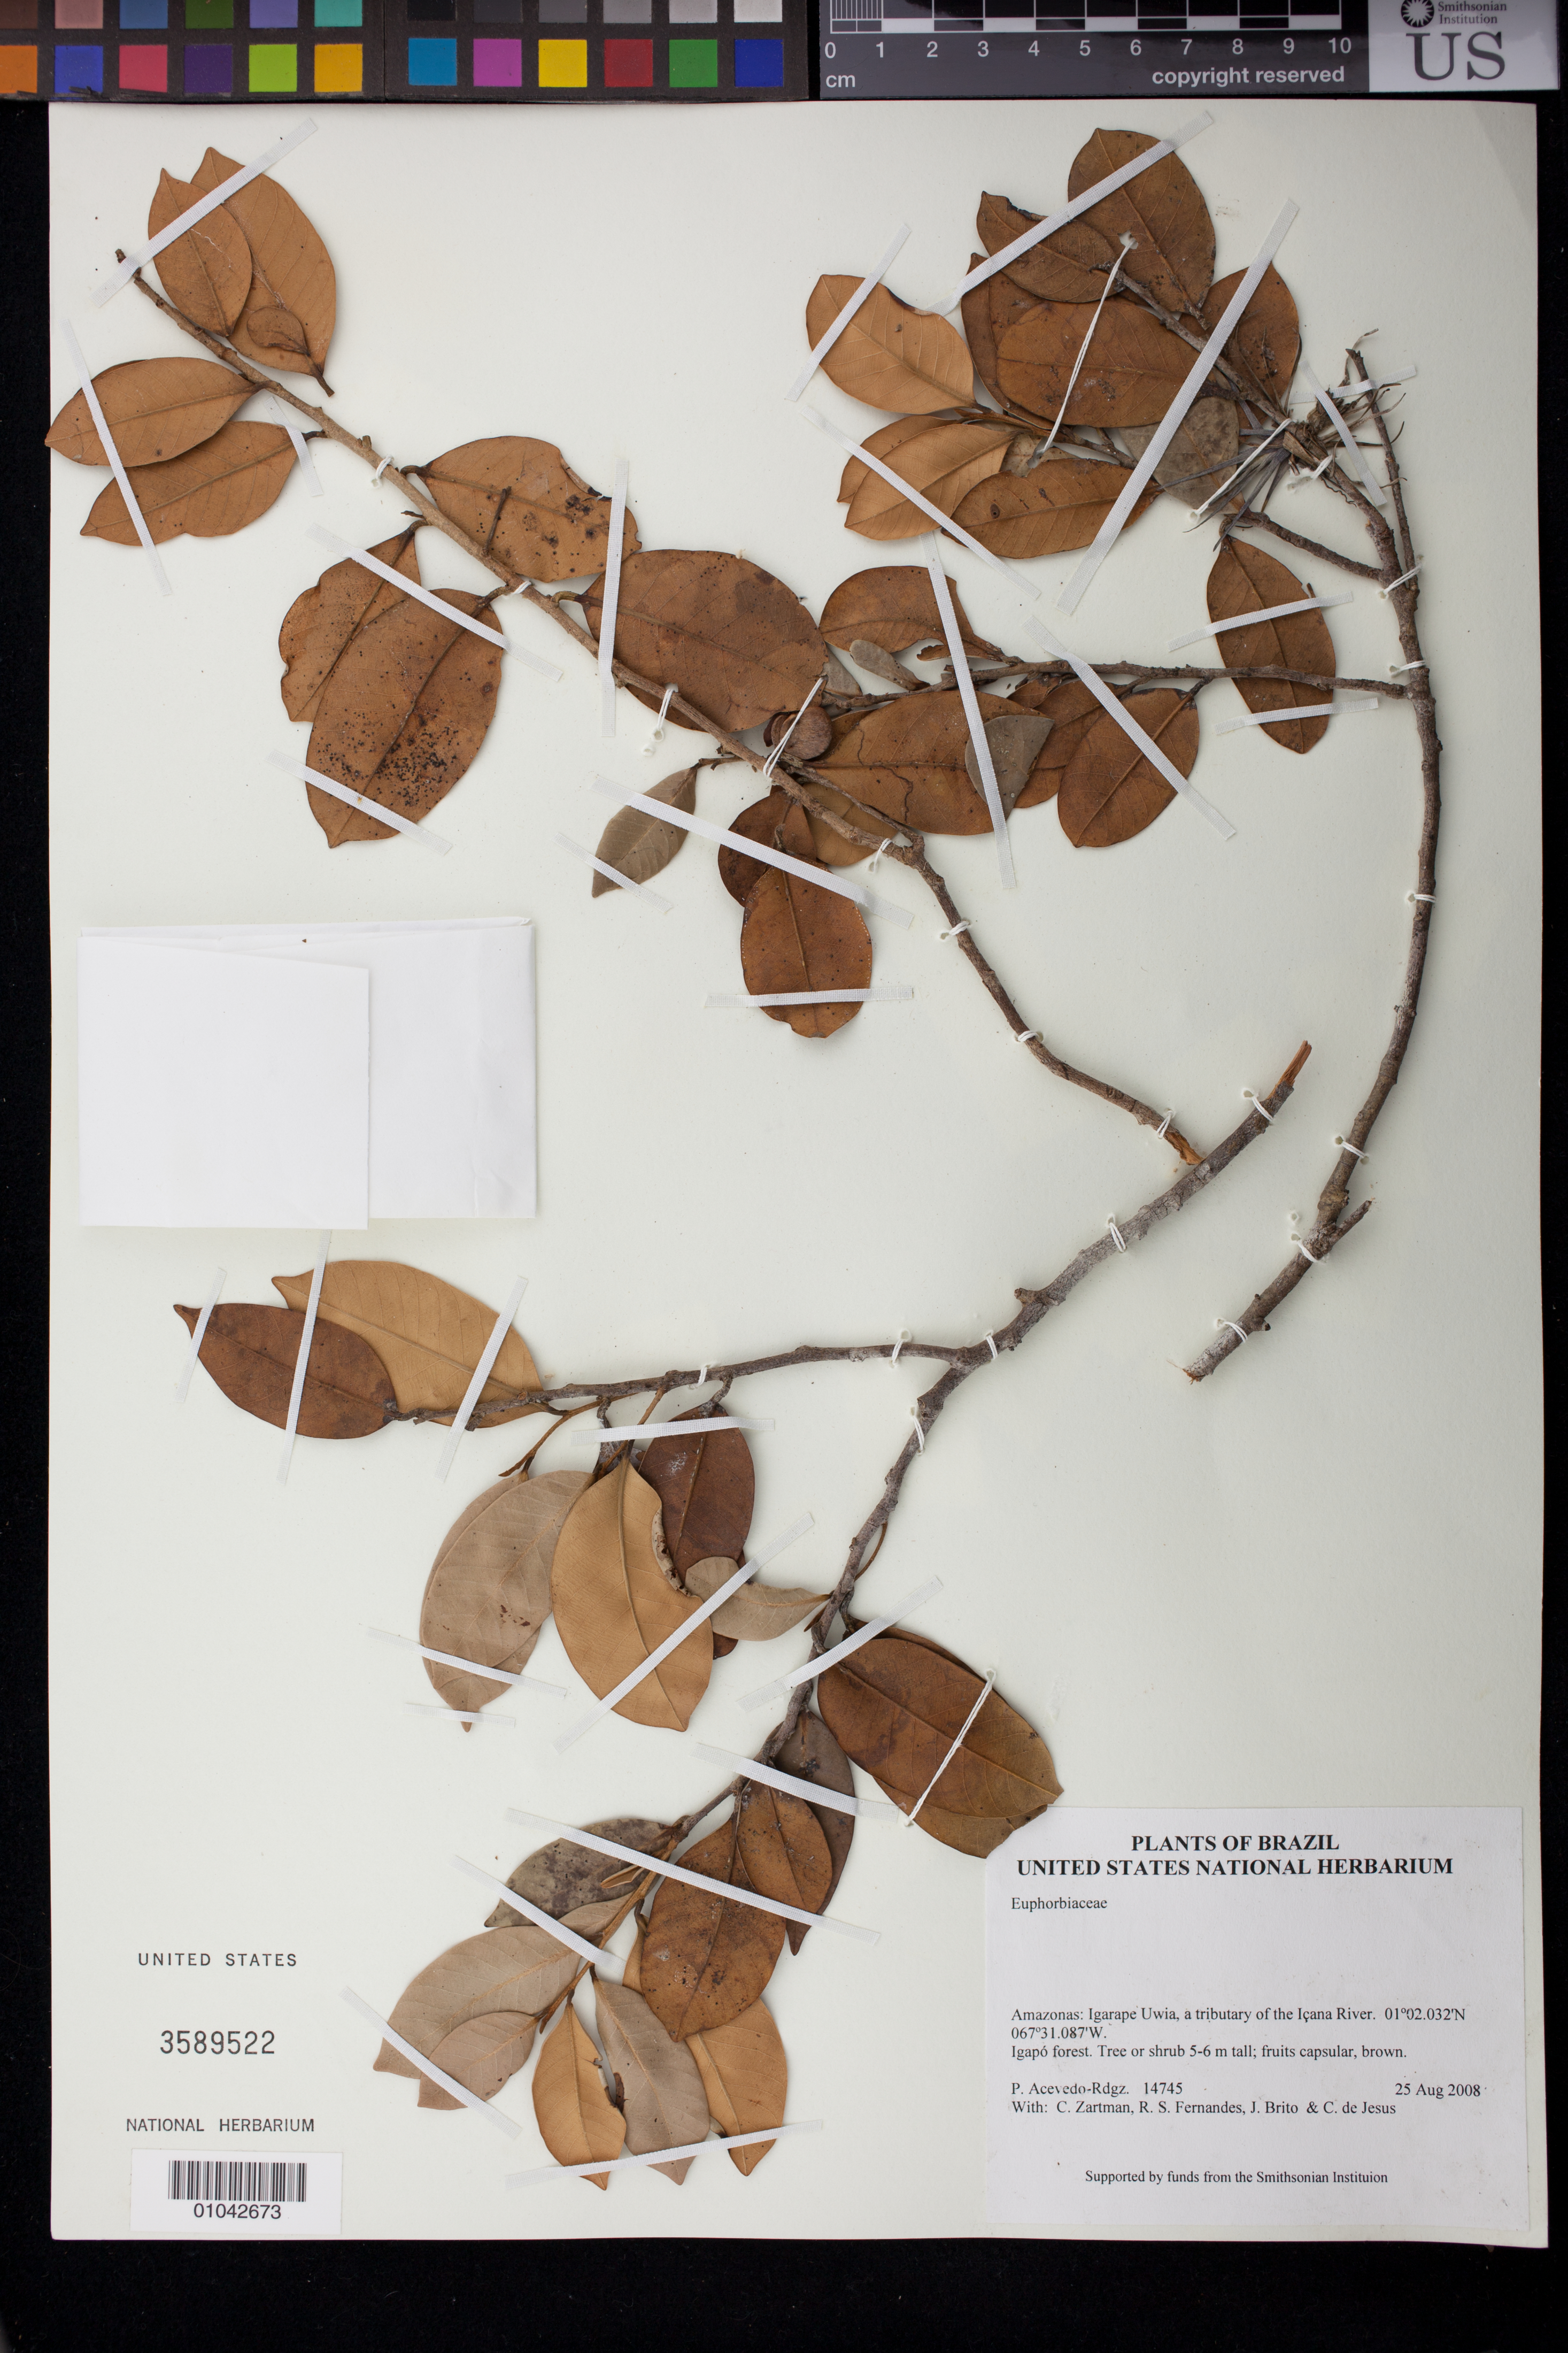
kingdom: Plantae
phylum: Tracheophyta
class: Magnoliopsida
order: Malpighiales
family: Calophyllaceae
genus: Caraipa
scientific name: Caraipa sp.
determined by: Acevedo-Rodríguez, P., (BOT), Smithsonian Institution - National Museum of Natural History (UNITED STATES)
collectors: P. Acevedo-Rodr., C. Zartman, R. Fernandes, J. Brito & C. de Jesus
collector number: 14745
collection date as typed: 25 Aug 2008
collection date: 2008-08-25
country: Brazil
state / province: Amazonas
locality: Amazonas: Igarape Uwia, a tributary of the Içana River.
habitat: Igapó forest.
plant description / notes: US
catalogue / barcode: US 3589522